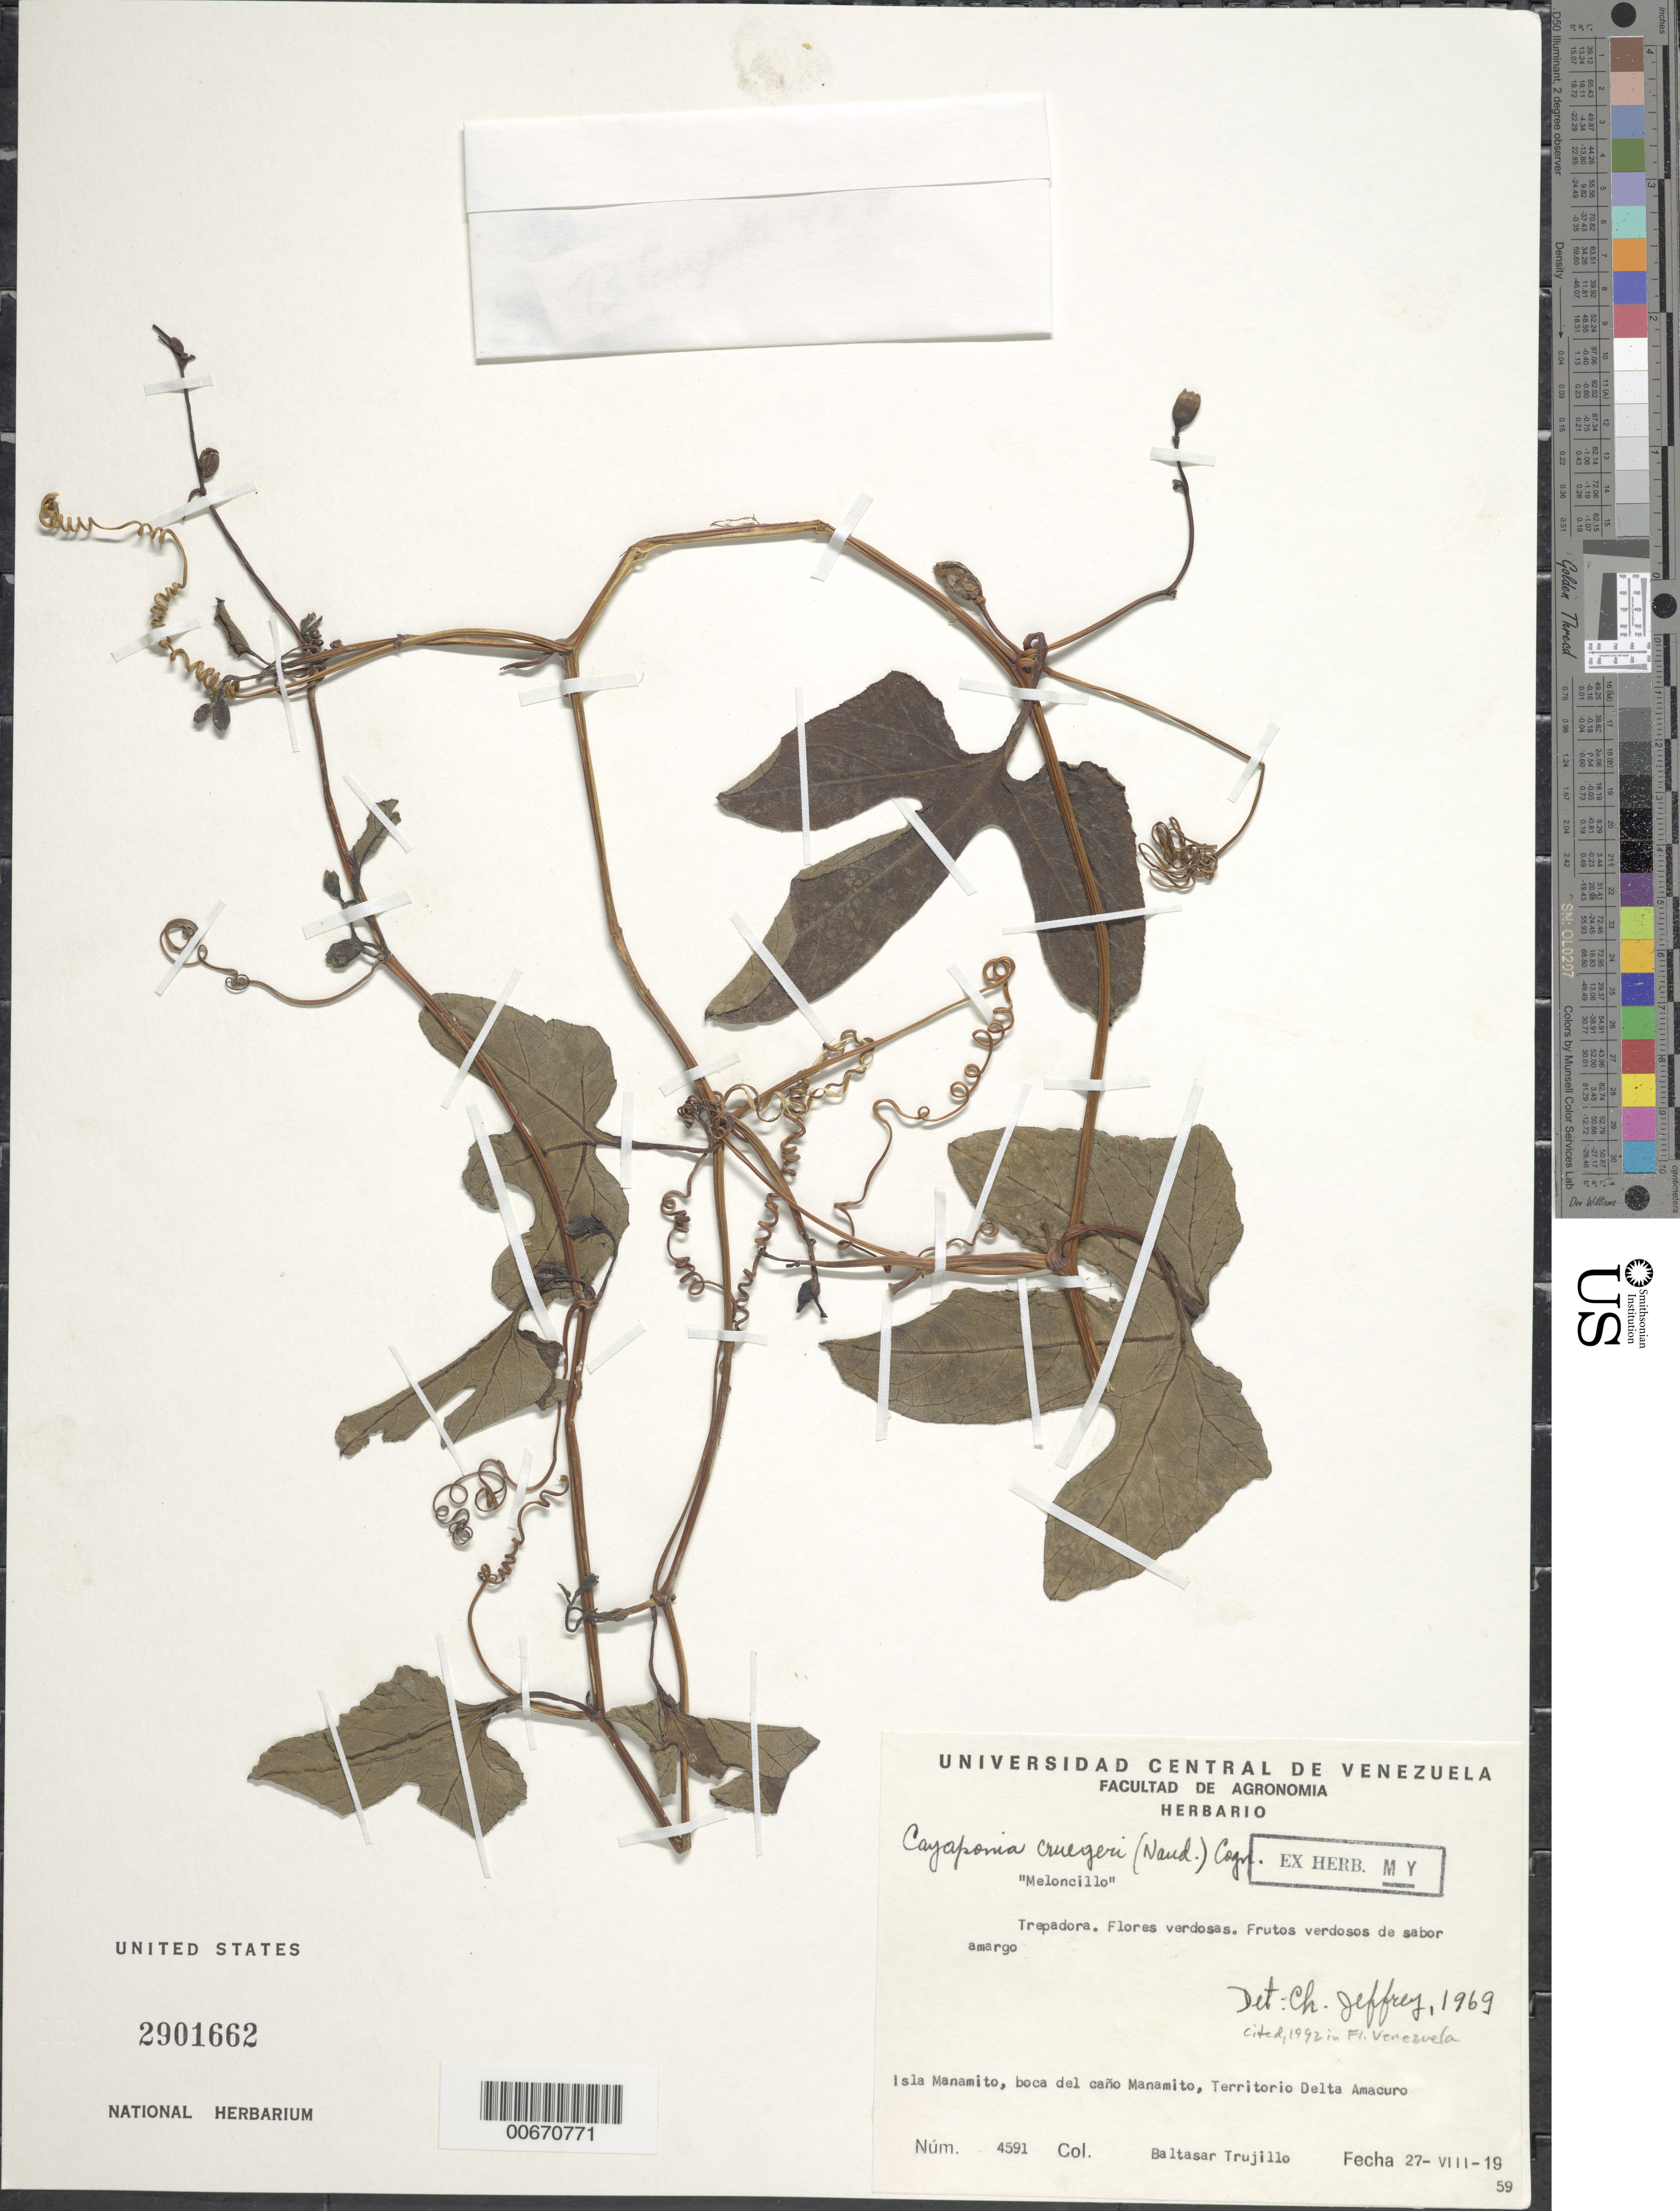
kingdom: Plantae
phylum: Tracheophyta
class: Magnoliopsida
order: Cucurbitales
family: Cucurbitaceae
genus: Cayaponia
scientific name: Cayaponia cruegeri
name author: (Naudin) Cogn.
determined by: Jeffrey, C.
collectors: B. Trujillo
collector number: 4591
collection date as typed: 27-Aug-59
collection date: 1959-08-27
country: Venezuela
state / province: Delta Amacuro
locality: Isla Manamito, boca del caño Manamito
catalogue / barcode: US 2901662